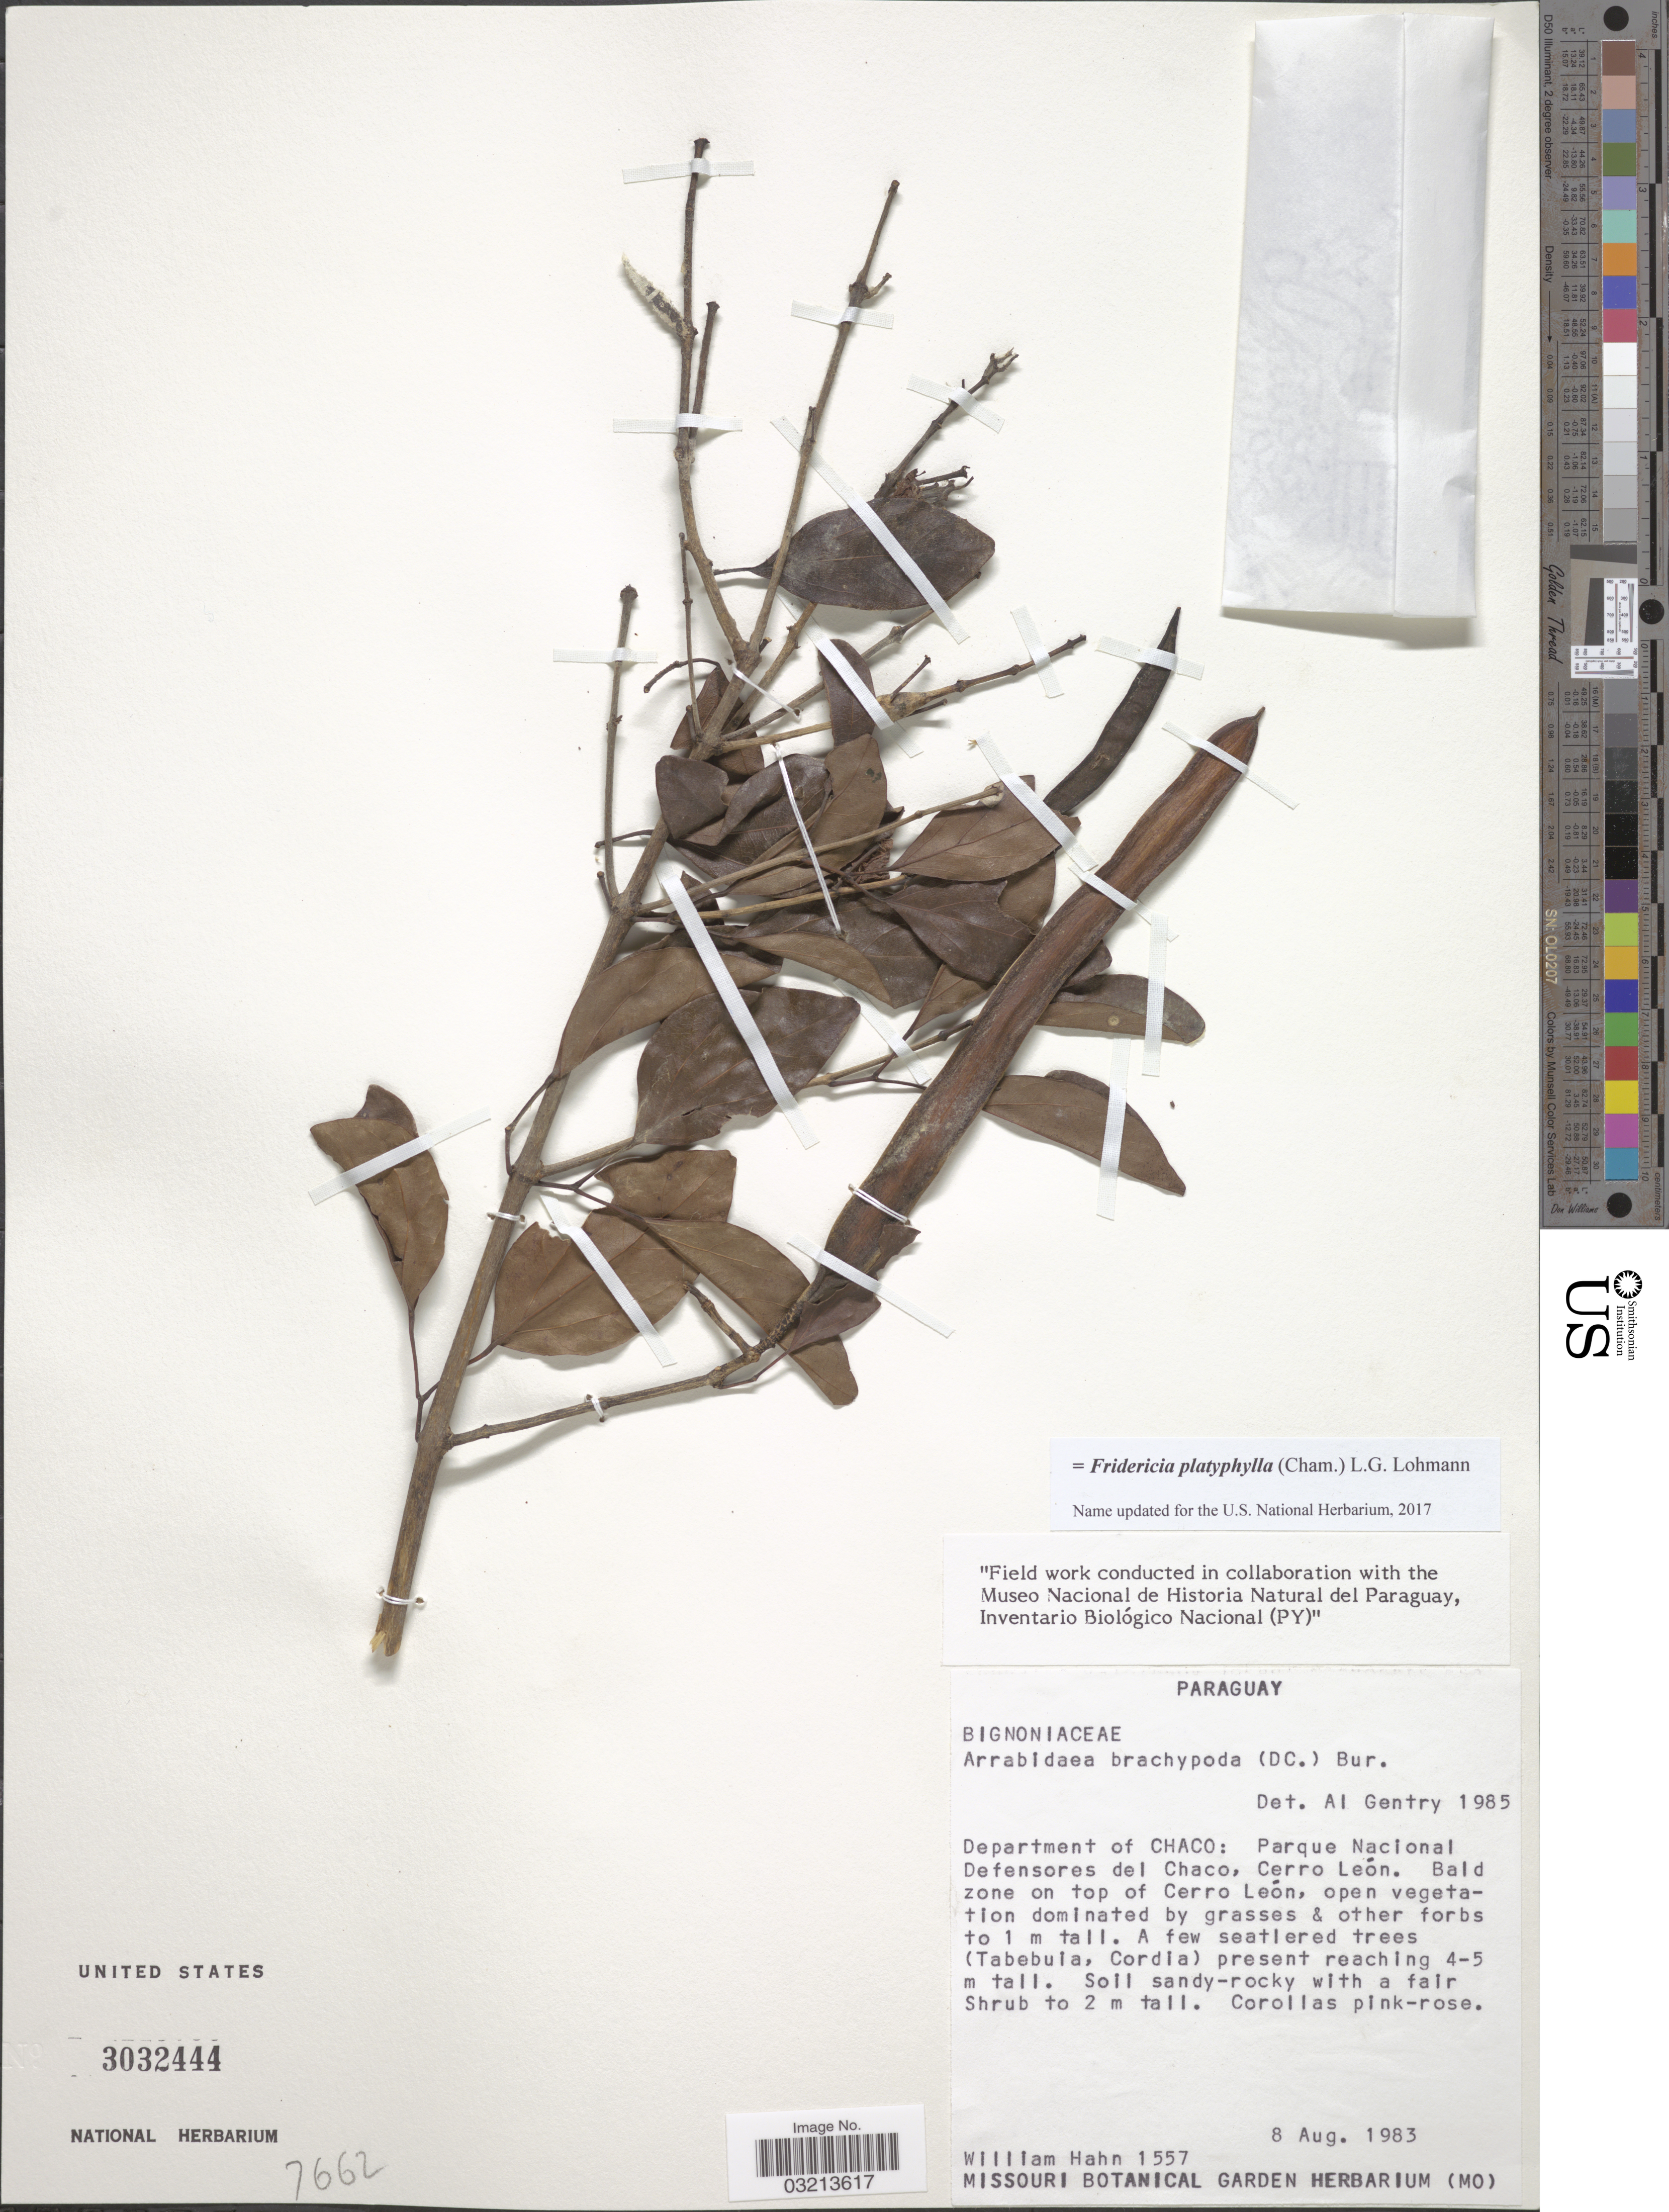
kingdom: Plantae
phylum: Tracheophyta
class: Magnoliopsida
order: Lamiales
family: Bignoniaceae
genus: Fridericia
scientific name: Fridericia platyphylla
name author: (Cham.) L.G. Lohmann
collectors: W. J. Hahn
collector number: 1557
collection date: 1983-08-08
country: Paraguay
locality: Department of Chaco: Parque Nacional Defensores del Chaco, Cerro León. Bald zone on top of Cerro León.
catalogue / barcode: US 3032444